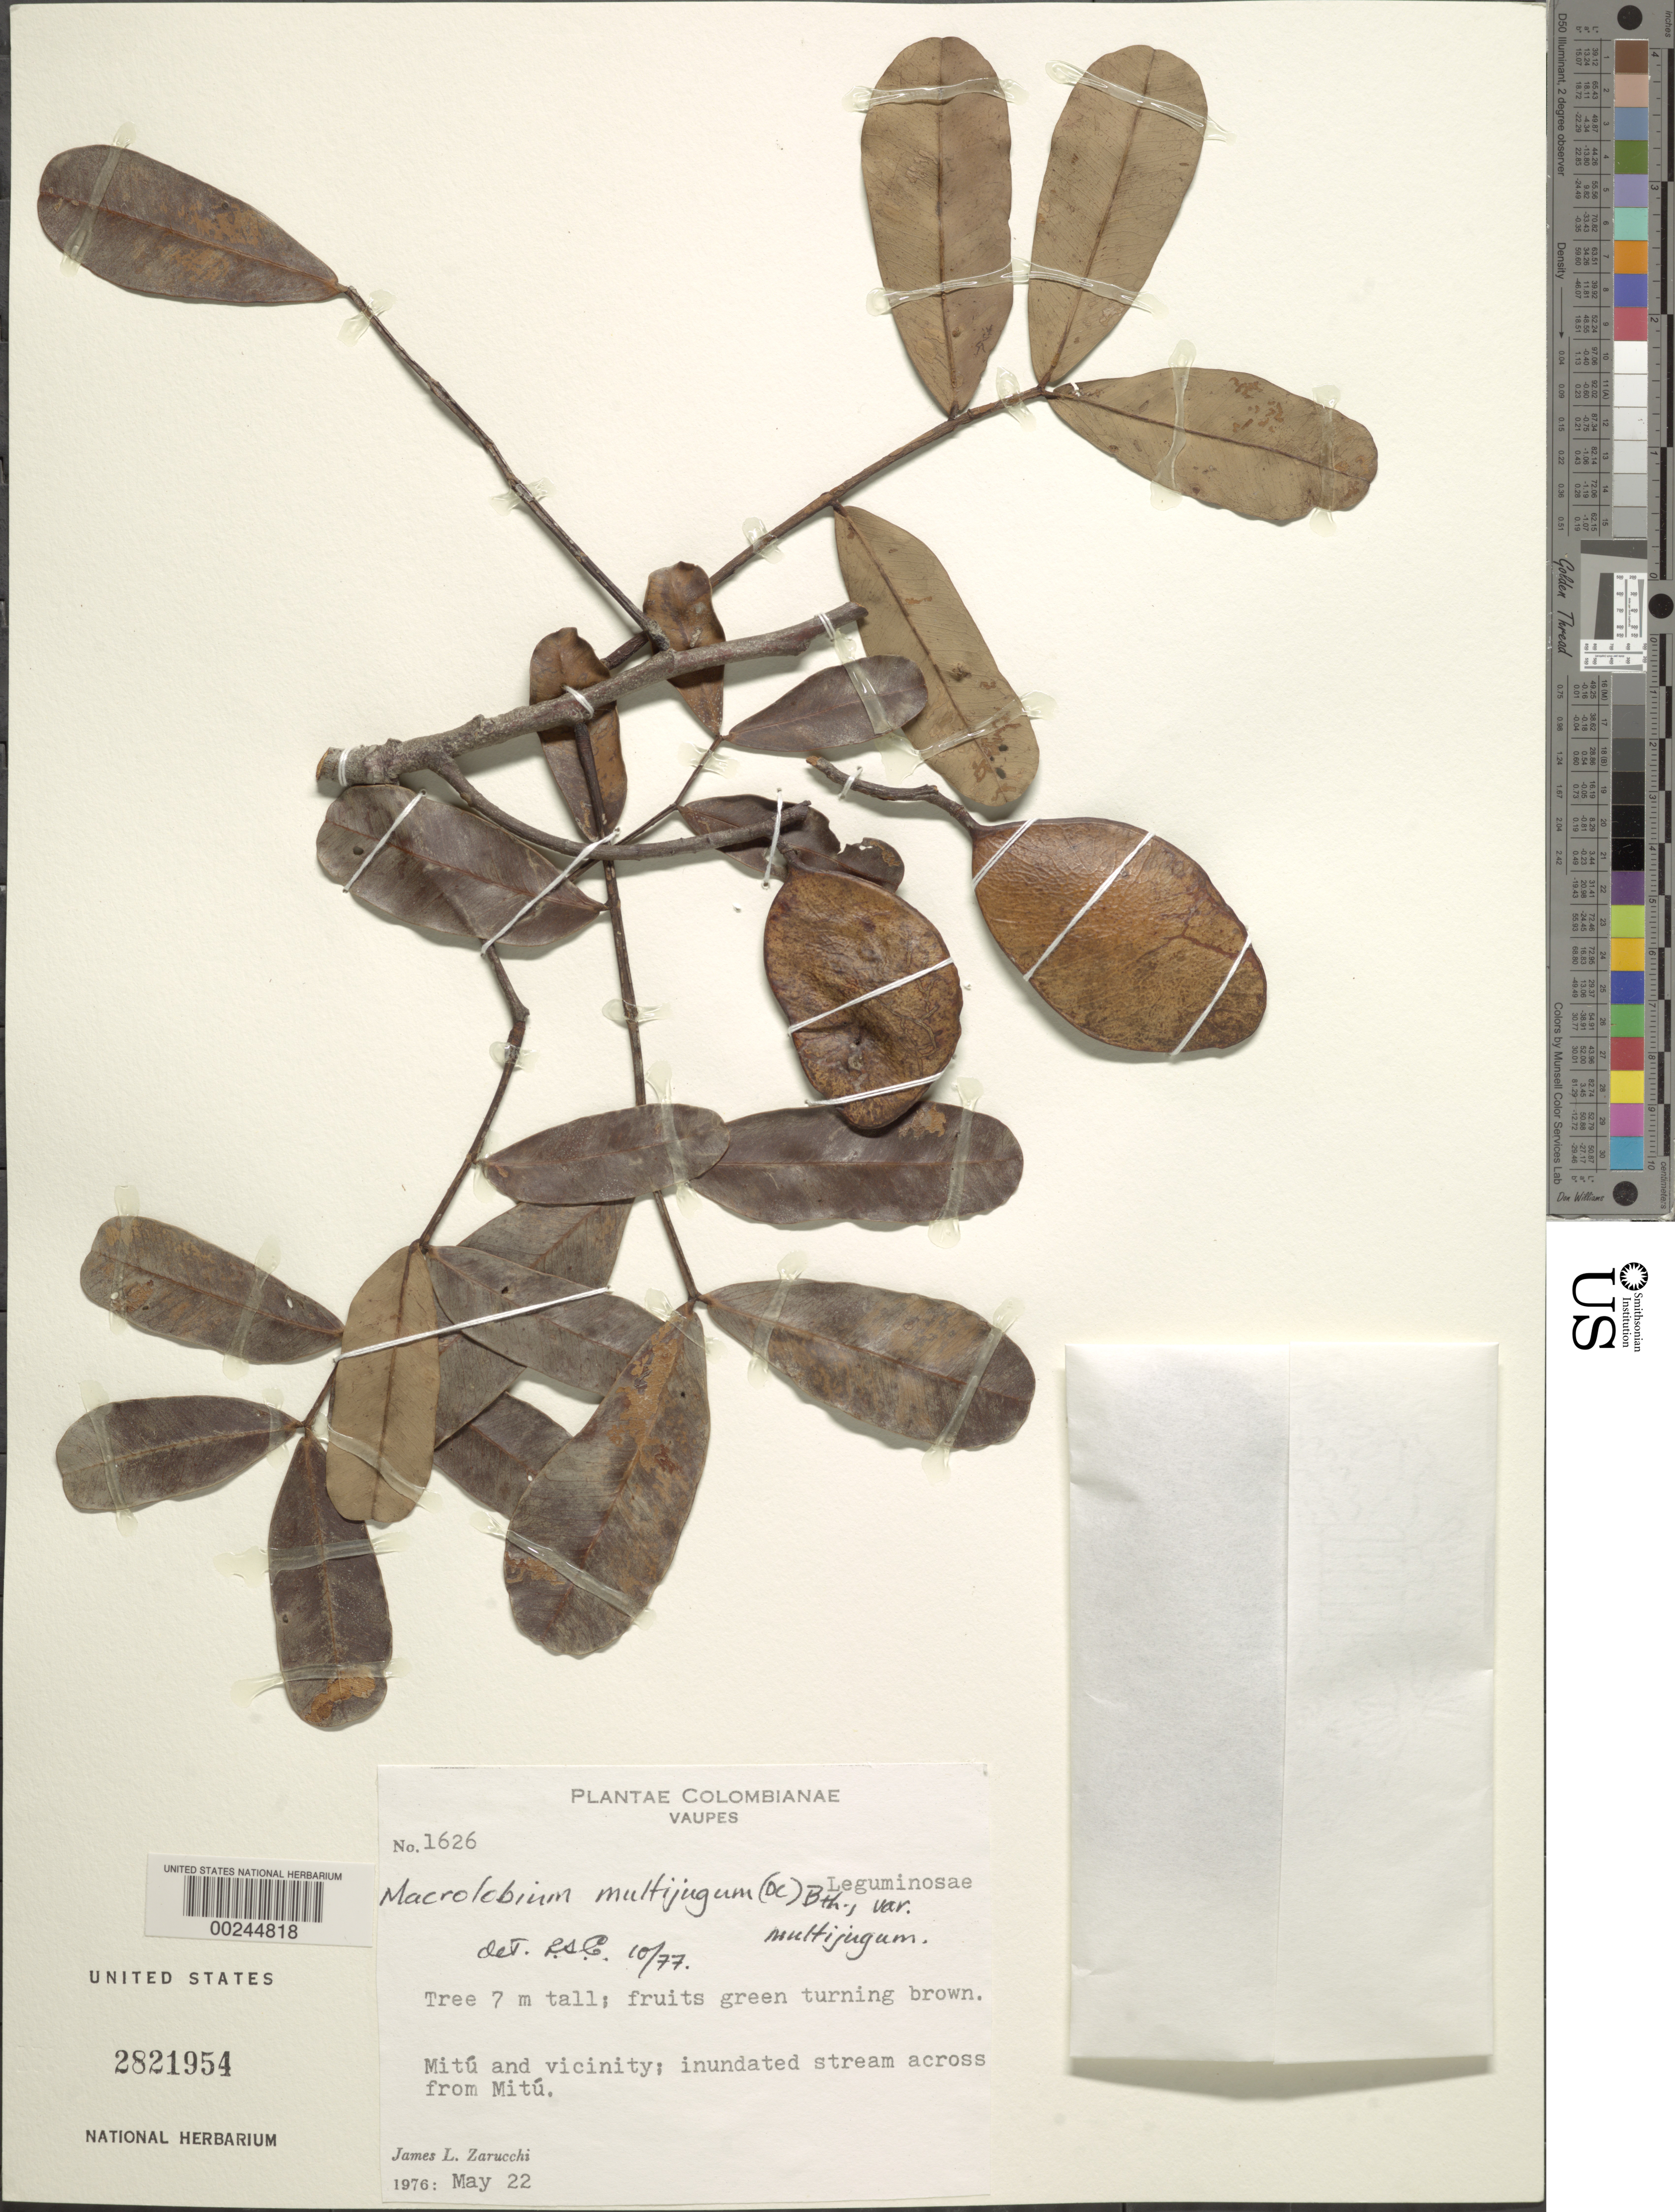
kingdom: Plantae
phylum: Tracheophyta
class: Magnoliopsida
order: Fabales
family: Fabaceae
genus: Macrolobium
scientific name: Macrolobium multijugum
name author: (DC.) Benth.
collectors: J. L. Zarucchi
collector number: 1626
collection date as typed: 22 May 1976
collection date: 1976-05-22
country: Colombia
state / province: Vaupés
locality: Mitu and vicinity; stream across from Mitu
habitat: Inundated stream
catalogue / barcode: US 2821954